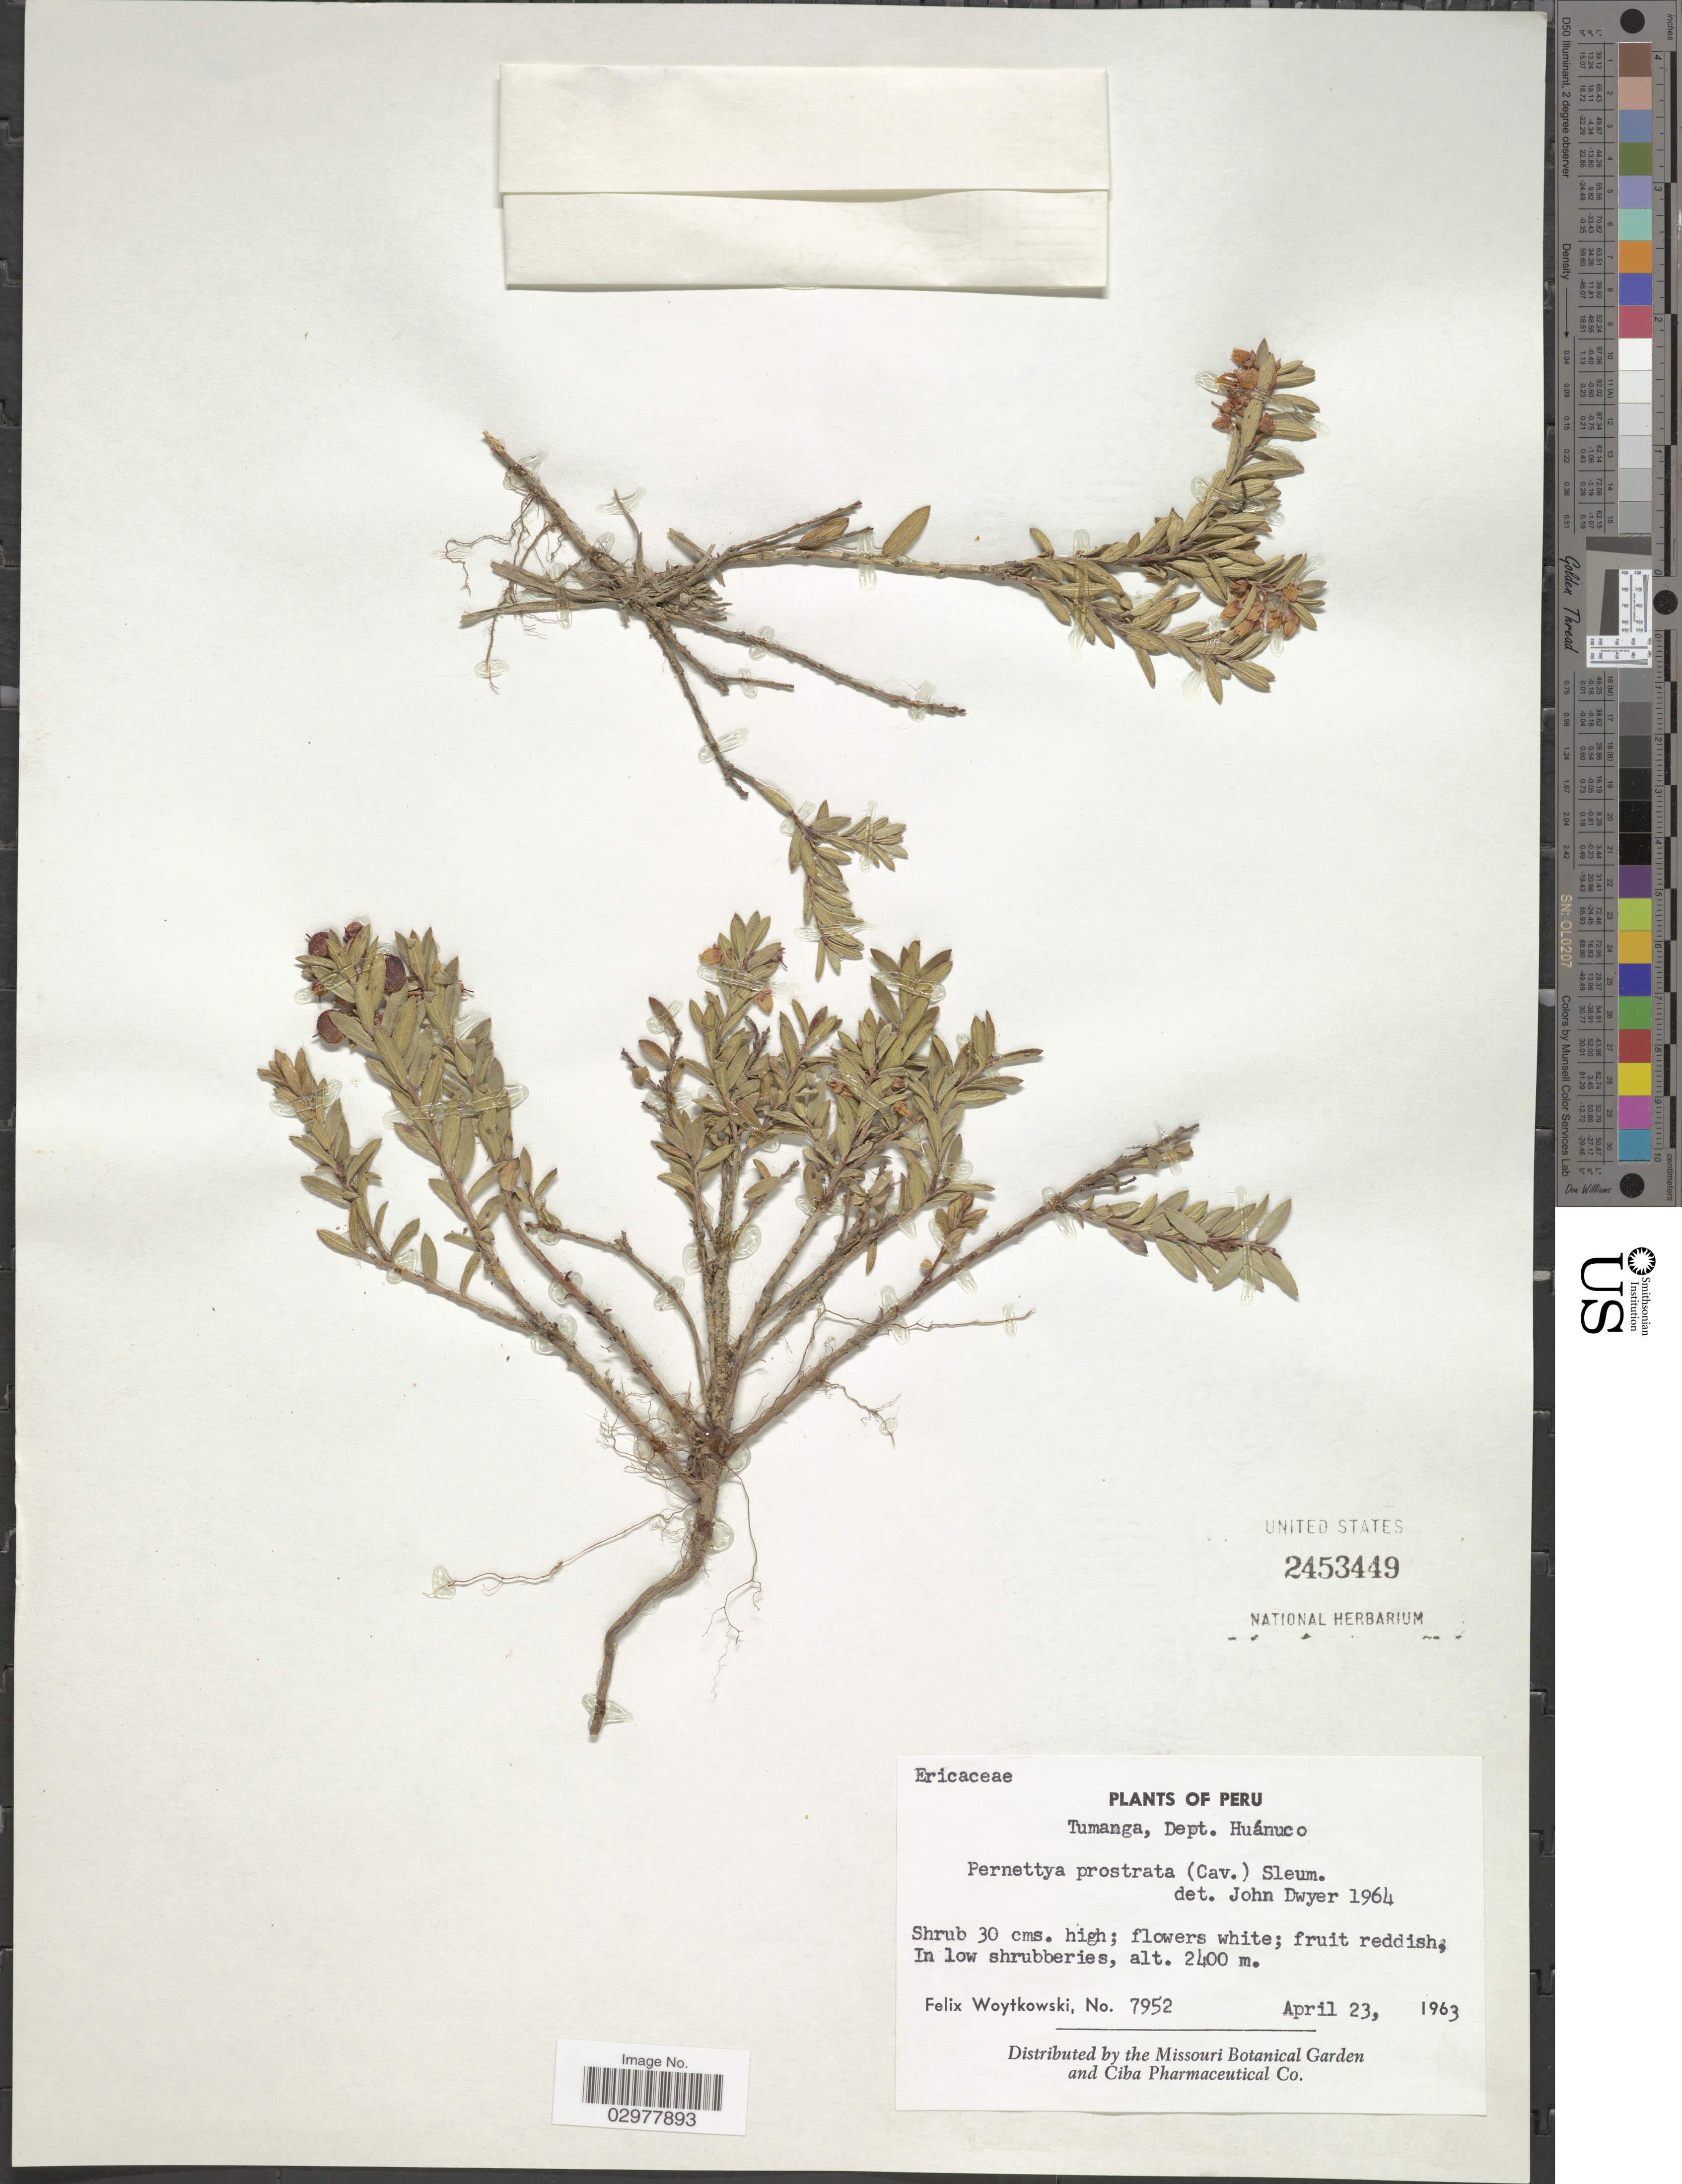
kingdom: Plantae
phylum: Tracheophyta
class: Magnoliopsida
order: Ericales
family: Ericaceae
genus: Pernettya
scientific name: Pernettya prostrata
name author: (Cav.) DC.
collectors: F. Woytkowski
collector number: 7952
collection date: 1963-04-23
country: Peru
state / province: Huánuco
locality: Tumanga, Dept. Huánuco.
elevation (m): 2400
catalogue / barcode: US 2453449